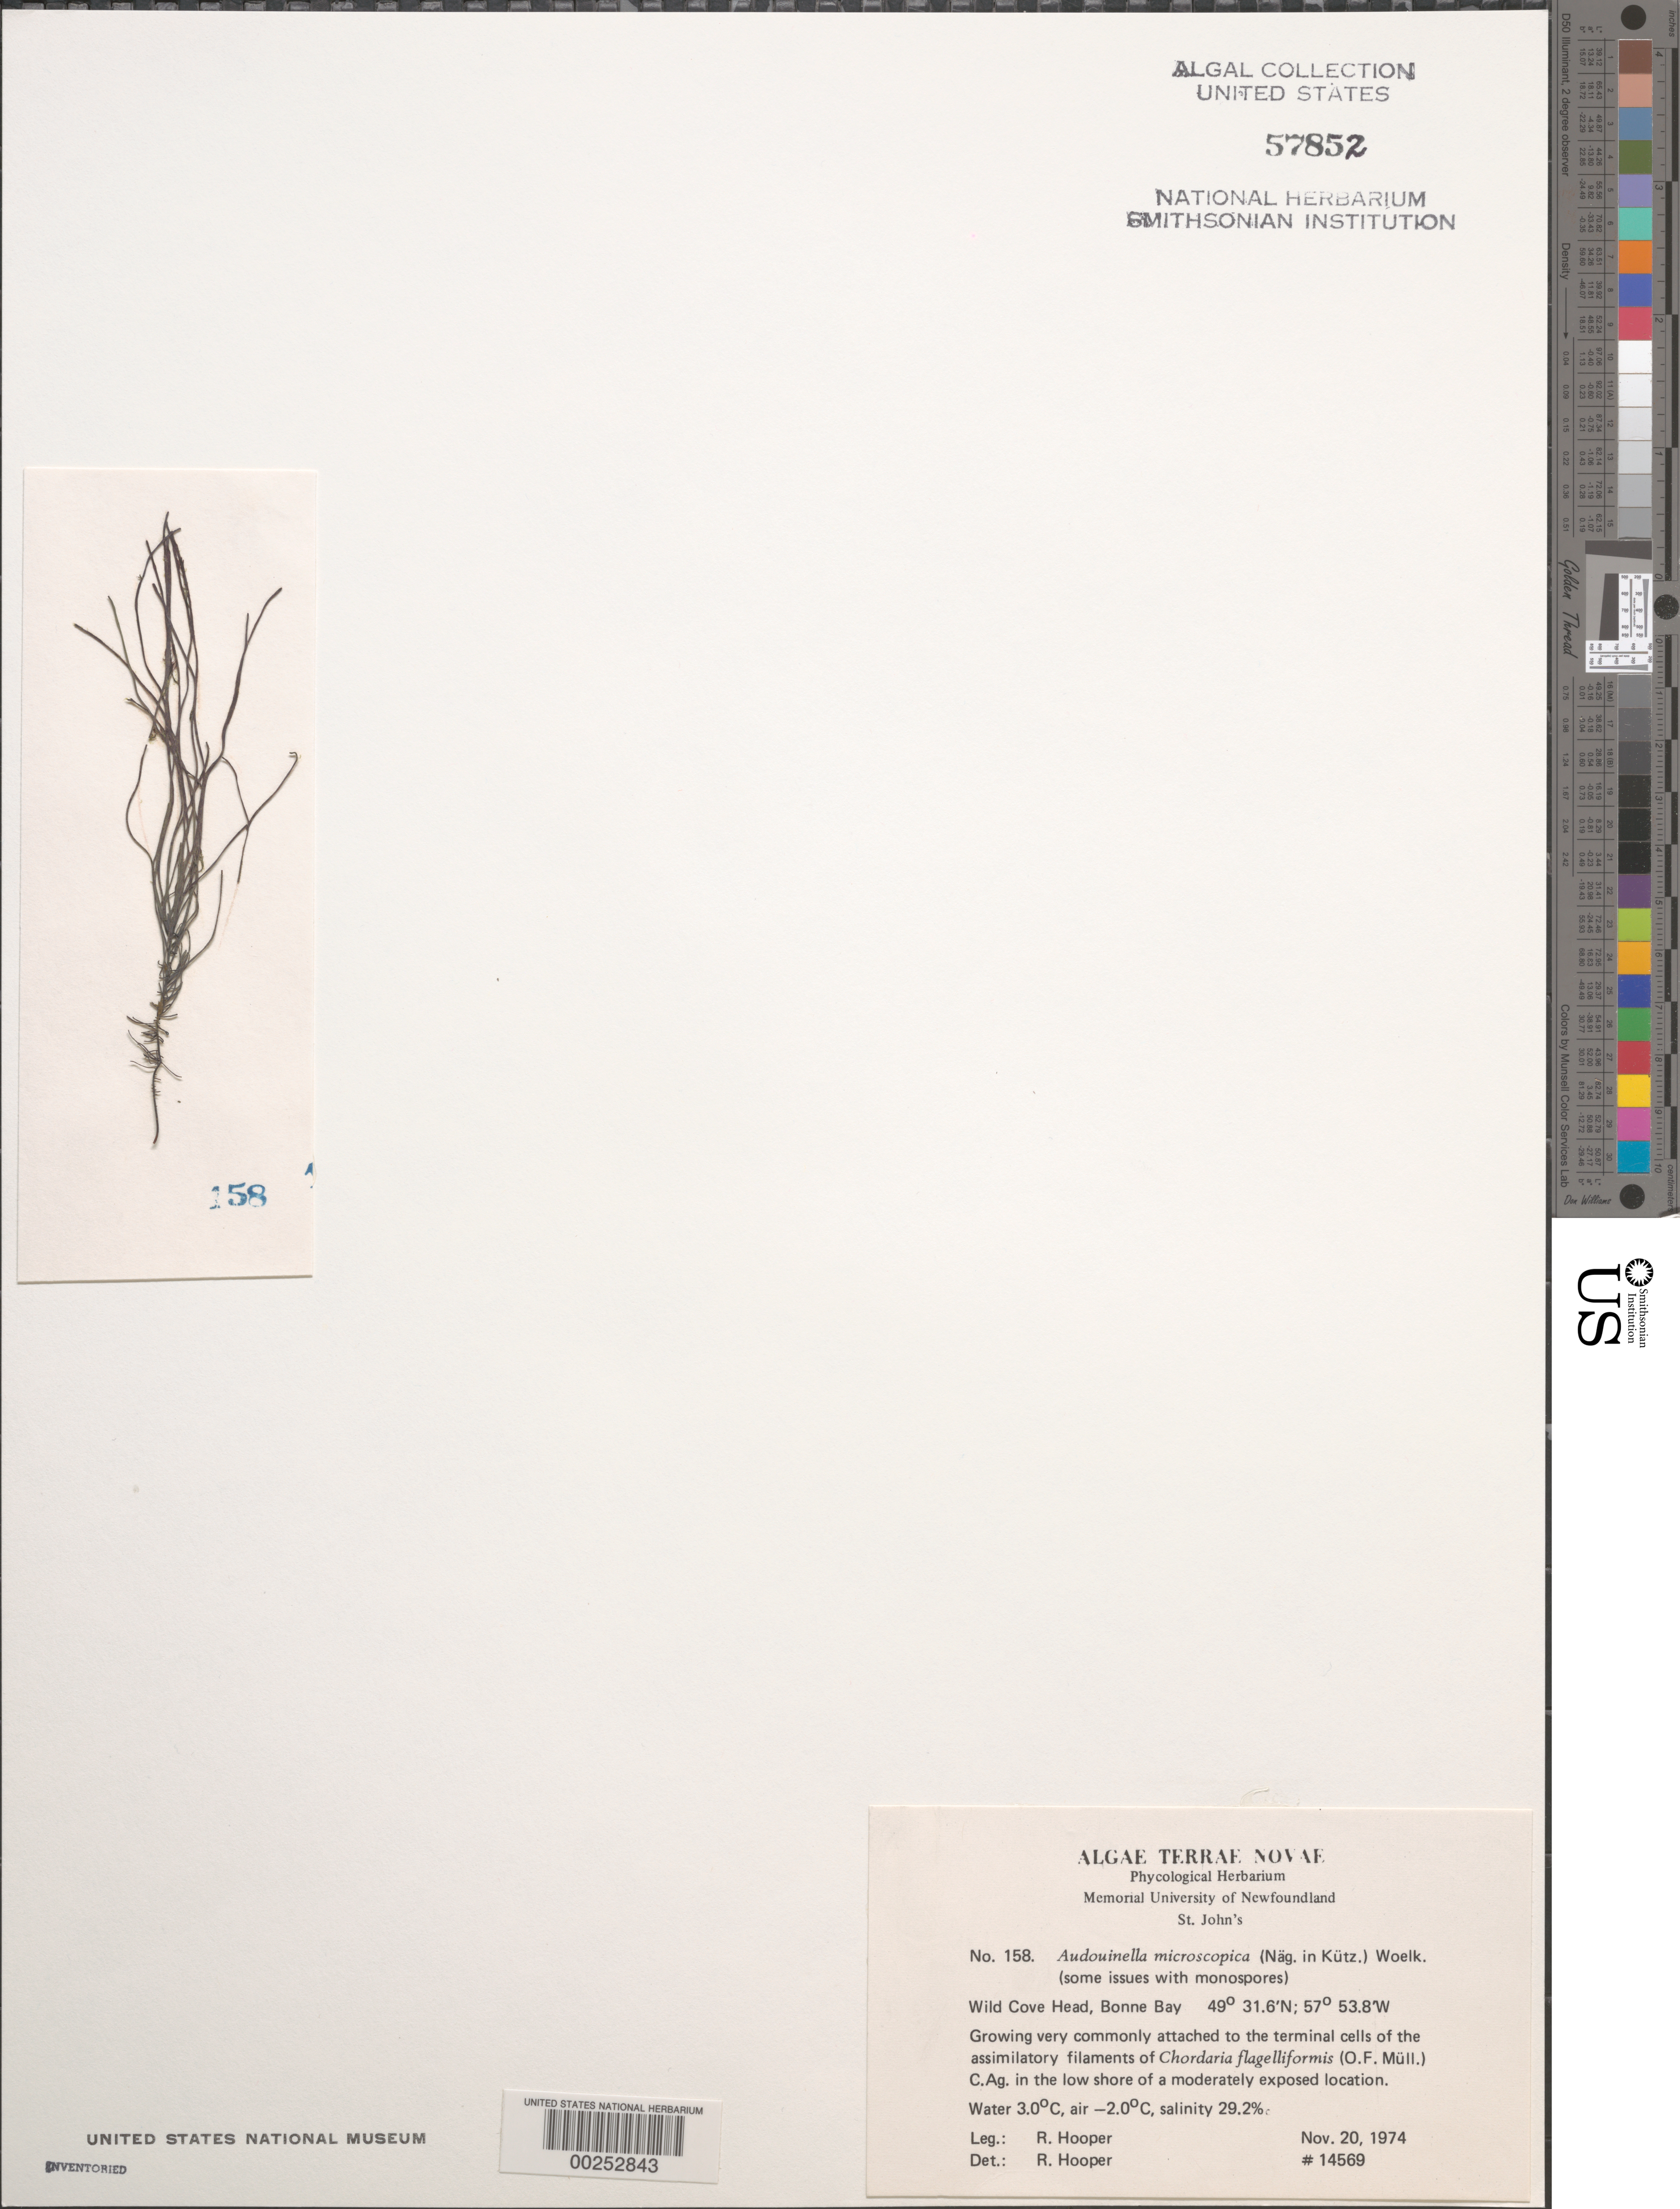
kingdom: Plantae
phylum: Rhodophyta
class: Florideophyceae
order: Acrochaetiales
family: Acrochaetiaceae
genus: Acrochaetium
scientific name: Acrochaetium microscopicum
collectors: R. G. Hooper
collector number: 14569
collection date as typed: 20 Nov 1974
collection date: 1974-11-20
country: Canada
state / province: Newfoundland and Labrador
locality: Wild Cove Head, Bonne Bay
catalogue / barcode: US 57852